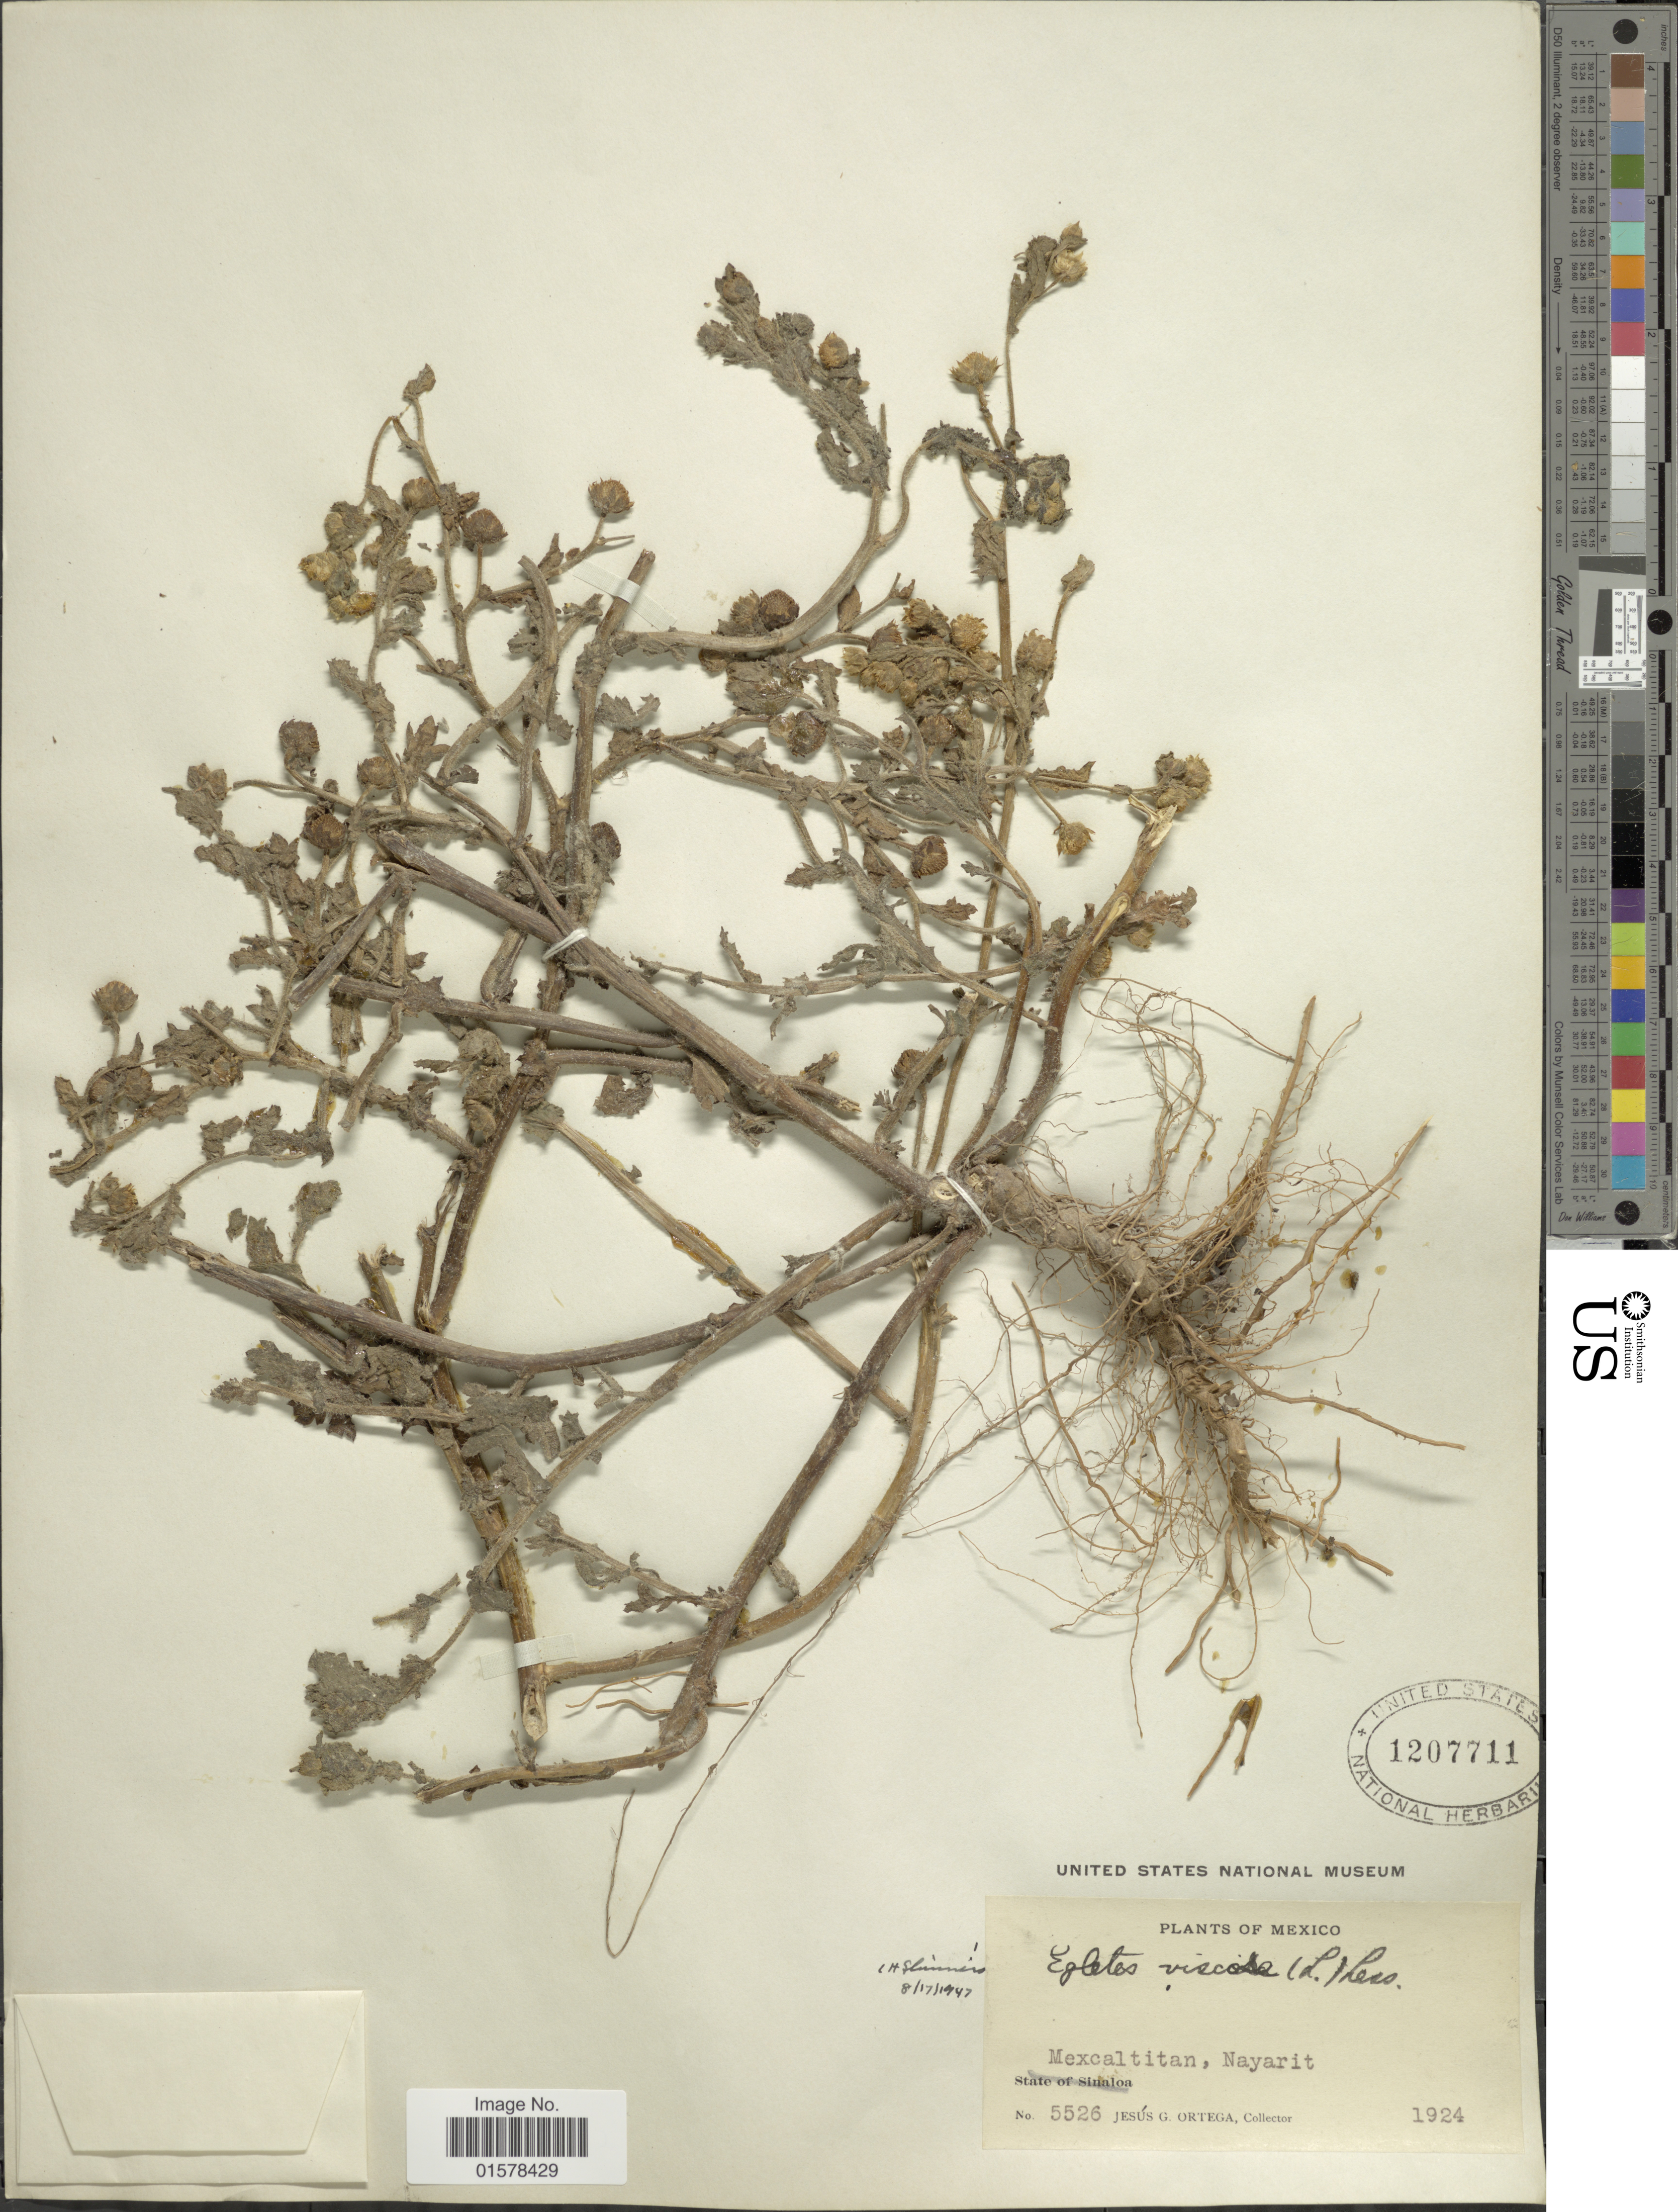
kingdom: Plantae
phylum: Tracheophyta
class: Magnoliopsida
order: Asterales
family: Asteraceae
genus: Egletes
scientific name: Egletes viscosa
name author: (L.) Less.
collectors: J. Ortega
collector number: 5526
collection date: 1924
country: Mexico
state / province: México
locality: Mexcaltitan, Nayarit, México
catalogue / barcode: US 1207711